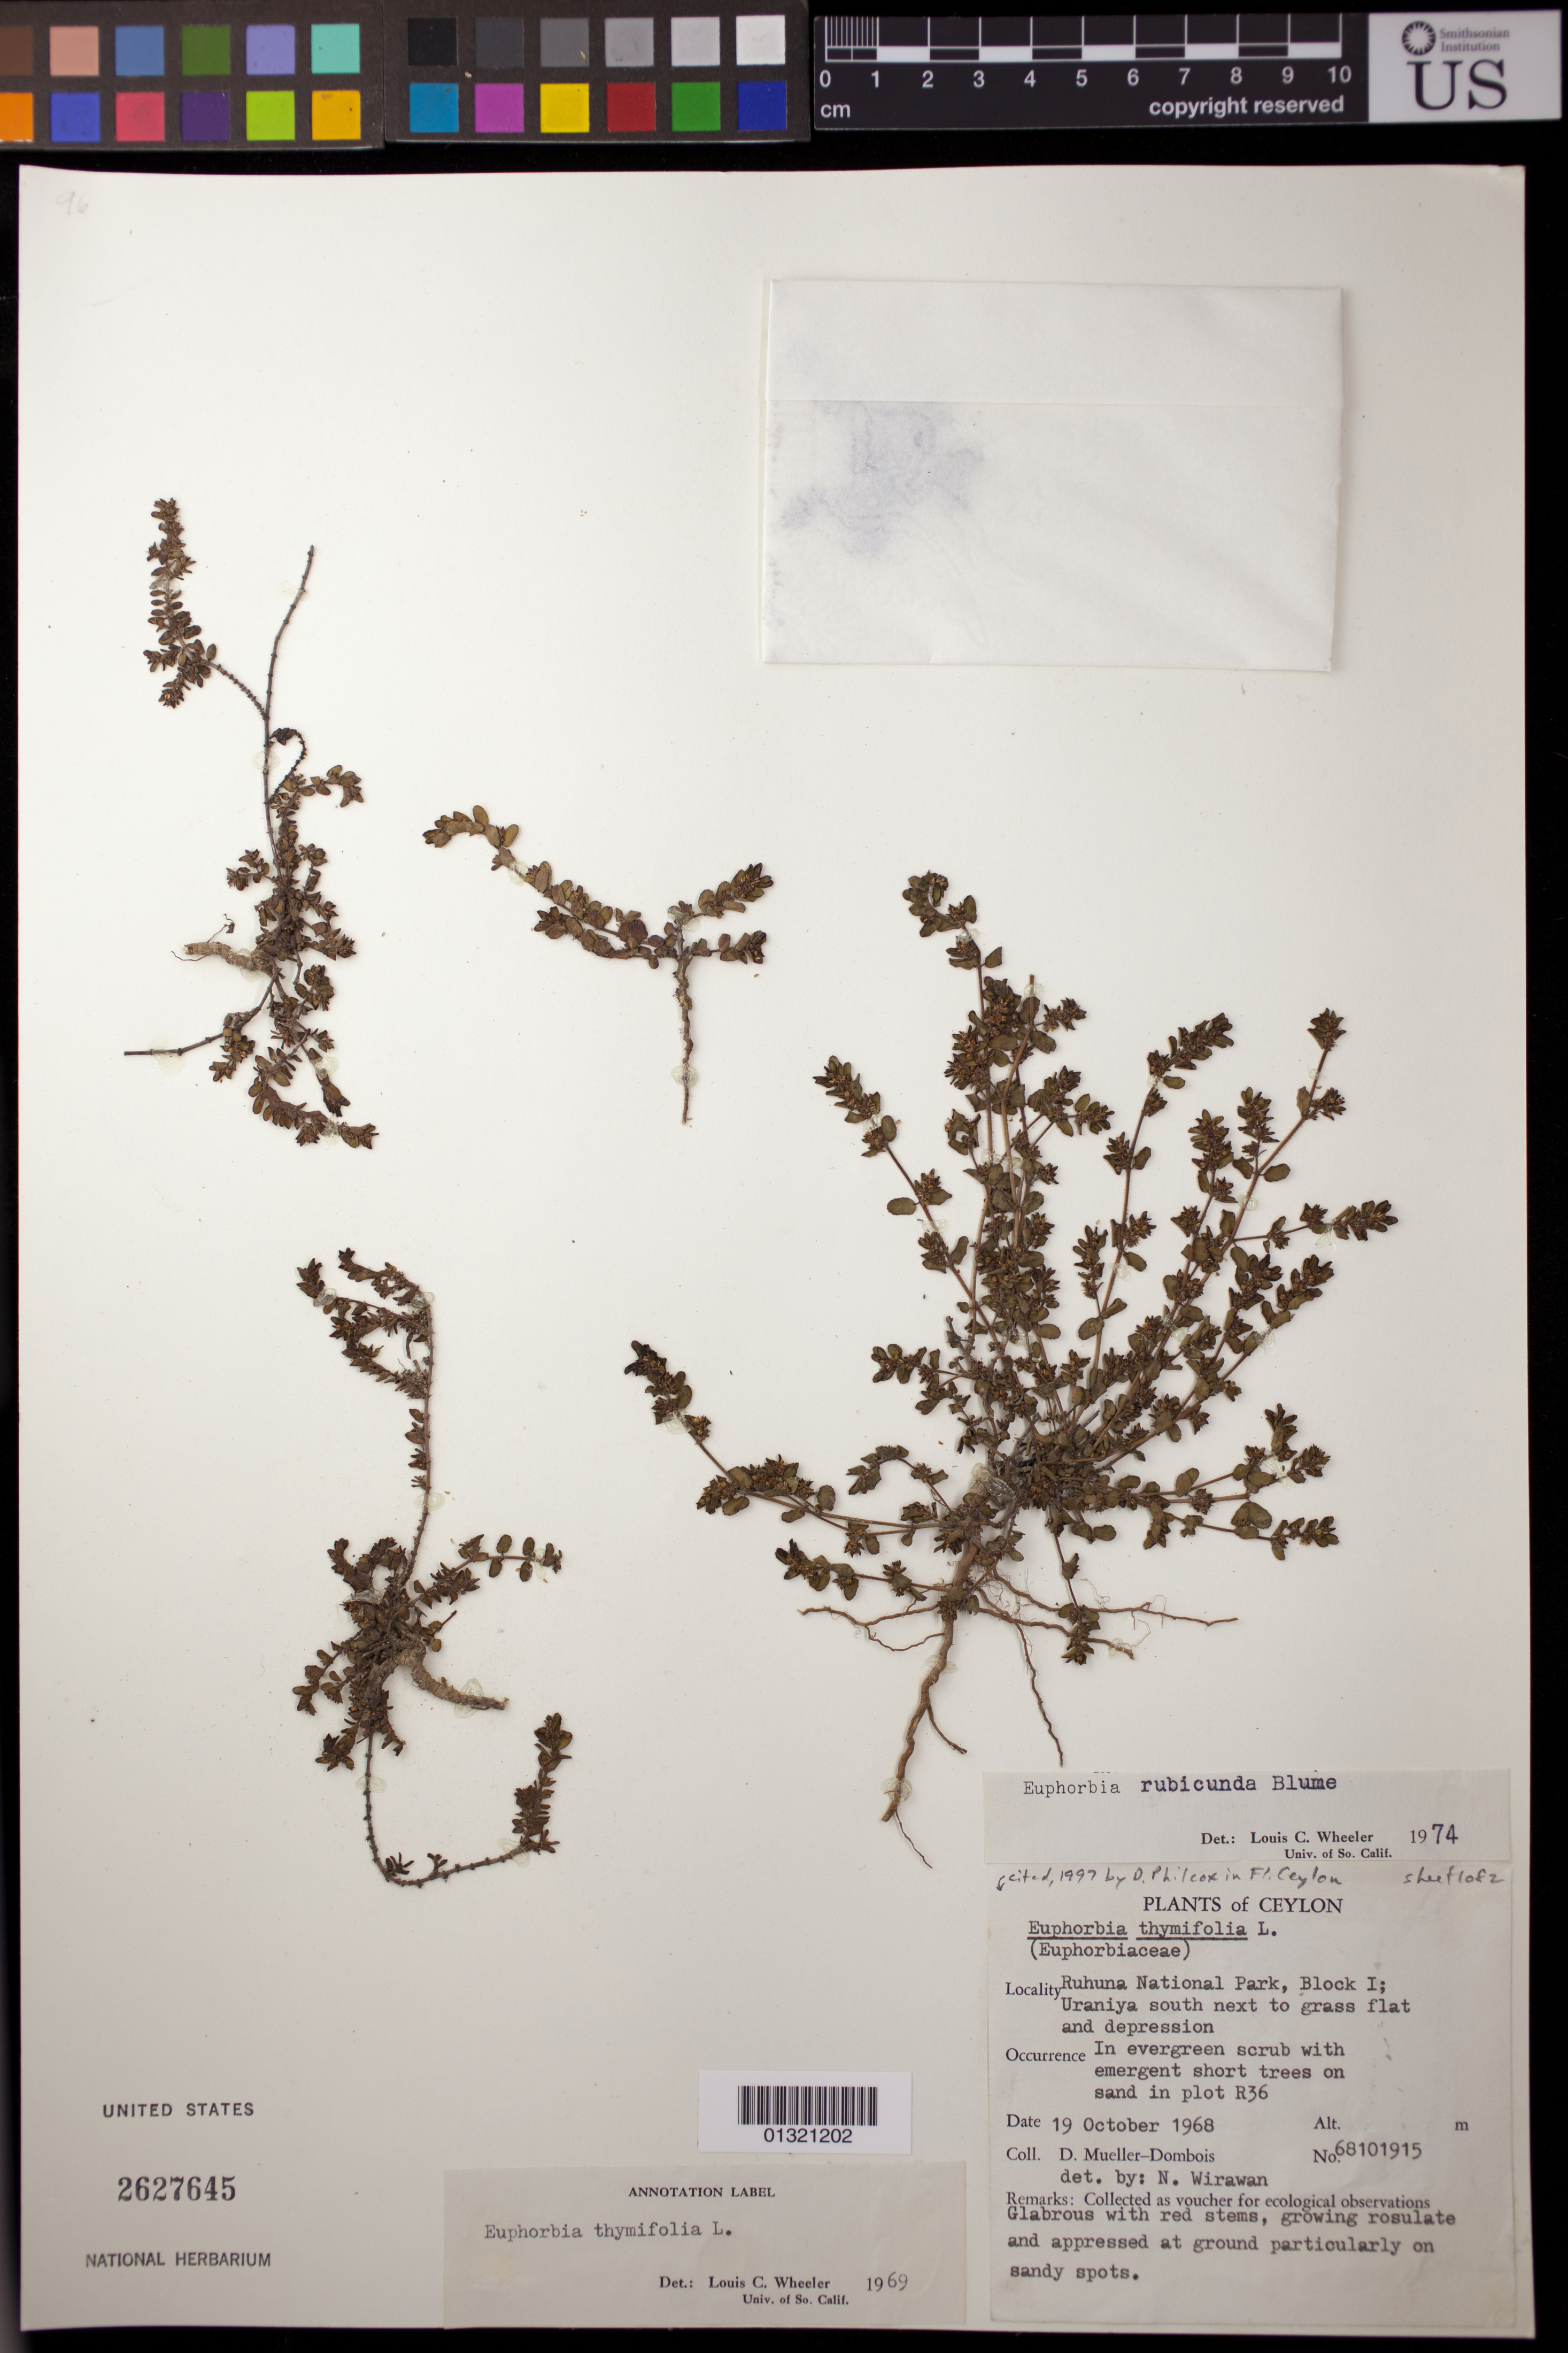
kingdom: Plantae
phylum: Tracheophyta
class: Magnoliopsida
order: Malpighiales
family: Euphorbiaceae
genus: Euphorbia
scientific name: Euphorbia thymifolia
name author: L.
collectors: D. Mueller-Dombois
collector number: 68101915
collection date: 1968-10-19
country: Sri Lanka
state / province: Southern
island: Ceylon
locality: Ruhuna National Park, Block I; Uraniya south , plot R36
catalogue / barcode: US 2627645